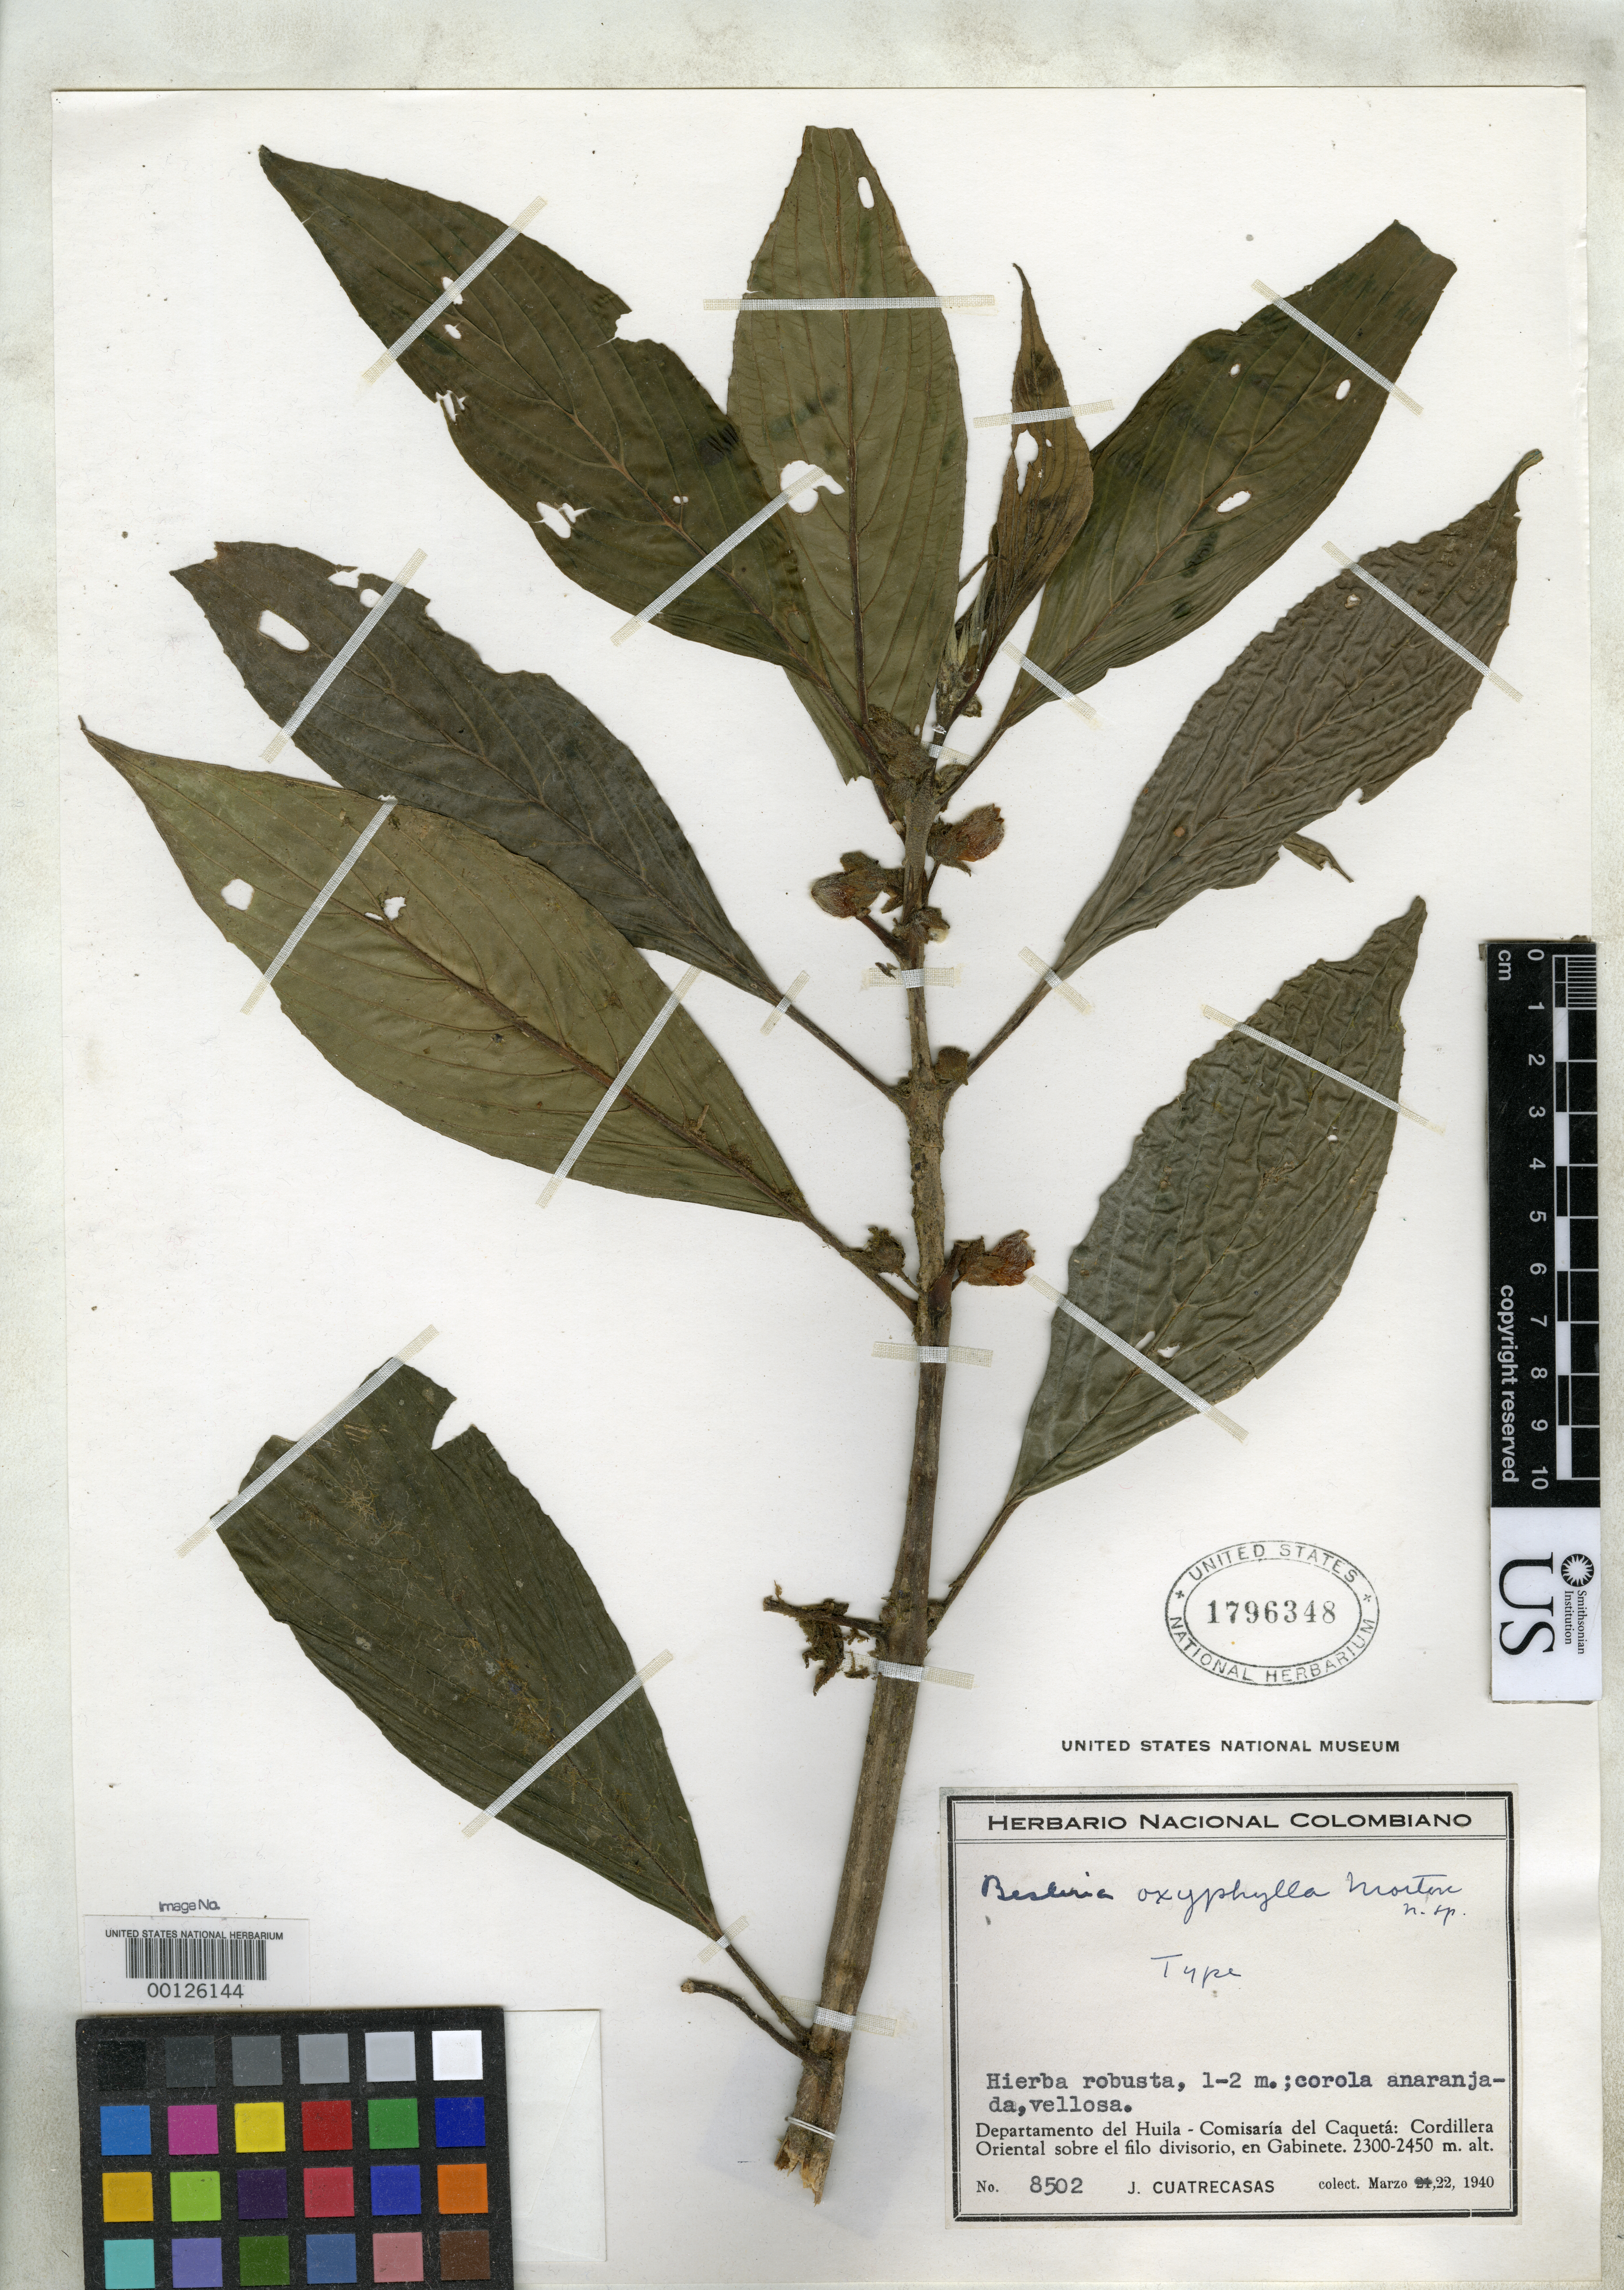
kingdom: Plantae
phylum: Tracheophyta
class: Magnoliopsida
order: Lamiales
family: Gesneriaceae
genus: Besleria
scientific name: Besleria oxyphylla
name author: C.V. Morton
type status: Holotype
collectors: J. Cuatrecasas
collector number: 8502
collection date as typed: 22 Mar 1940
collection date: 1940-03-22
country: Colombia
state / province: Huila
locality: Cordillera Oriental, Gabinete.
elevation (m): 2300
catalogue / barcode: US 1796348